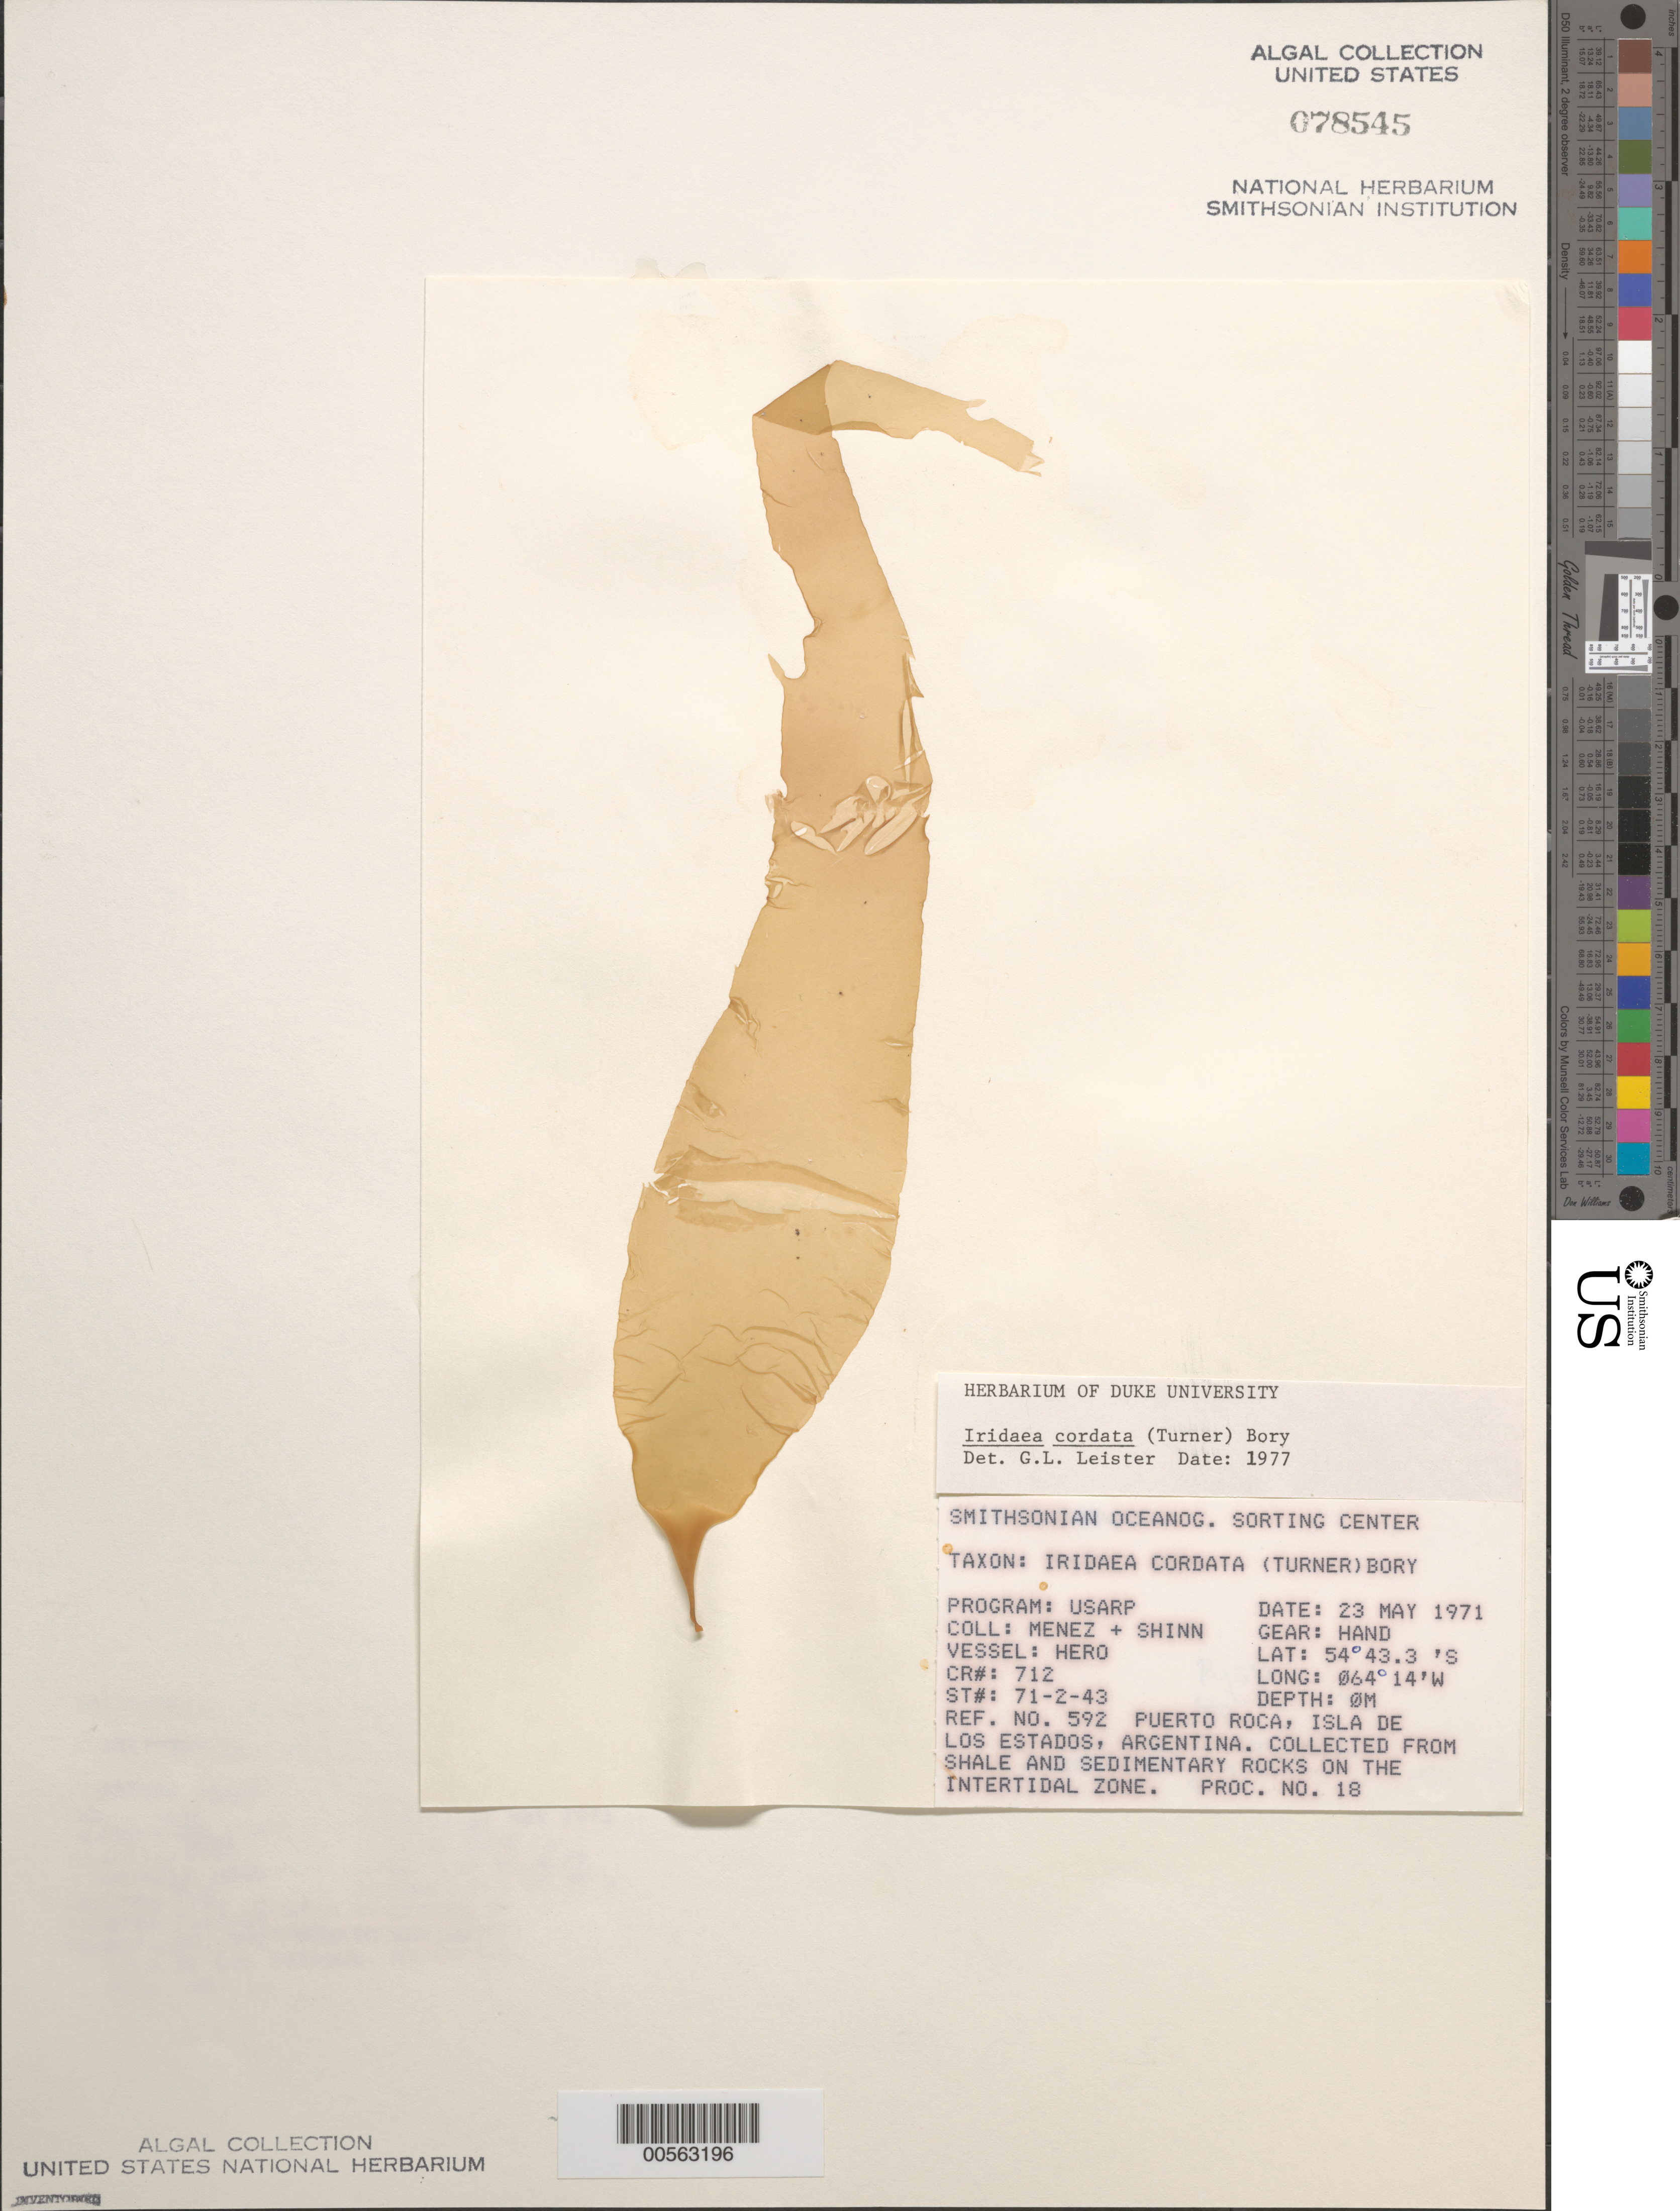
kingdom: Plantae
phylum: Rhodophyta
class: Florideophyceae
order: Gigartinales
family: Gigartinaceae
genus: Iridaea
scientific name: Iridaea cordata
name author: (Turner) Bory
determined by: Leister, G. L.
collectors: Meñez & -. Shinn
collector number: Station 71-2-43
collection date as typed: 23 May 1971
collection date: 1971-05-23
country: Argentina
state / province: Tierra del Fuego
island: Isla de los Estados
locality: Puerto Roca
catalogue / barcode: US 78545